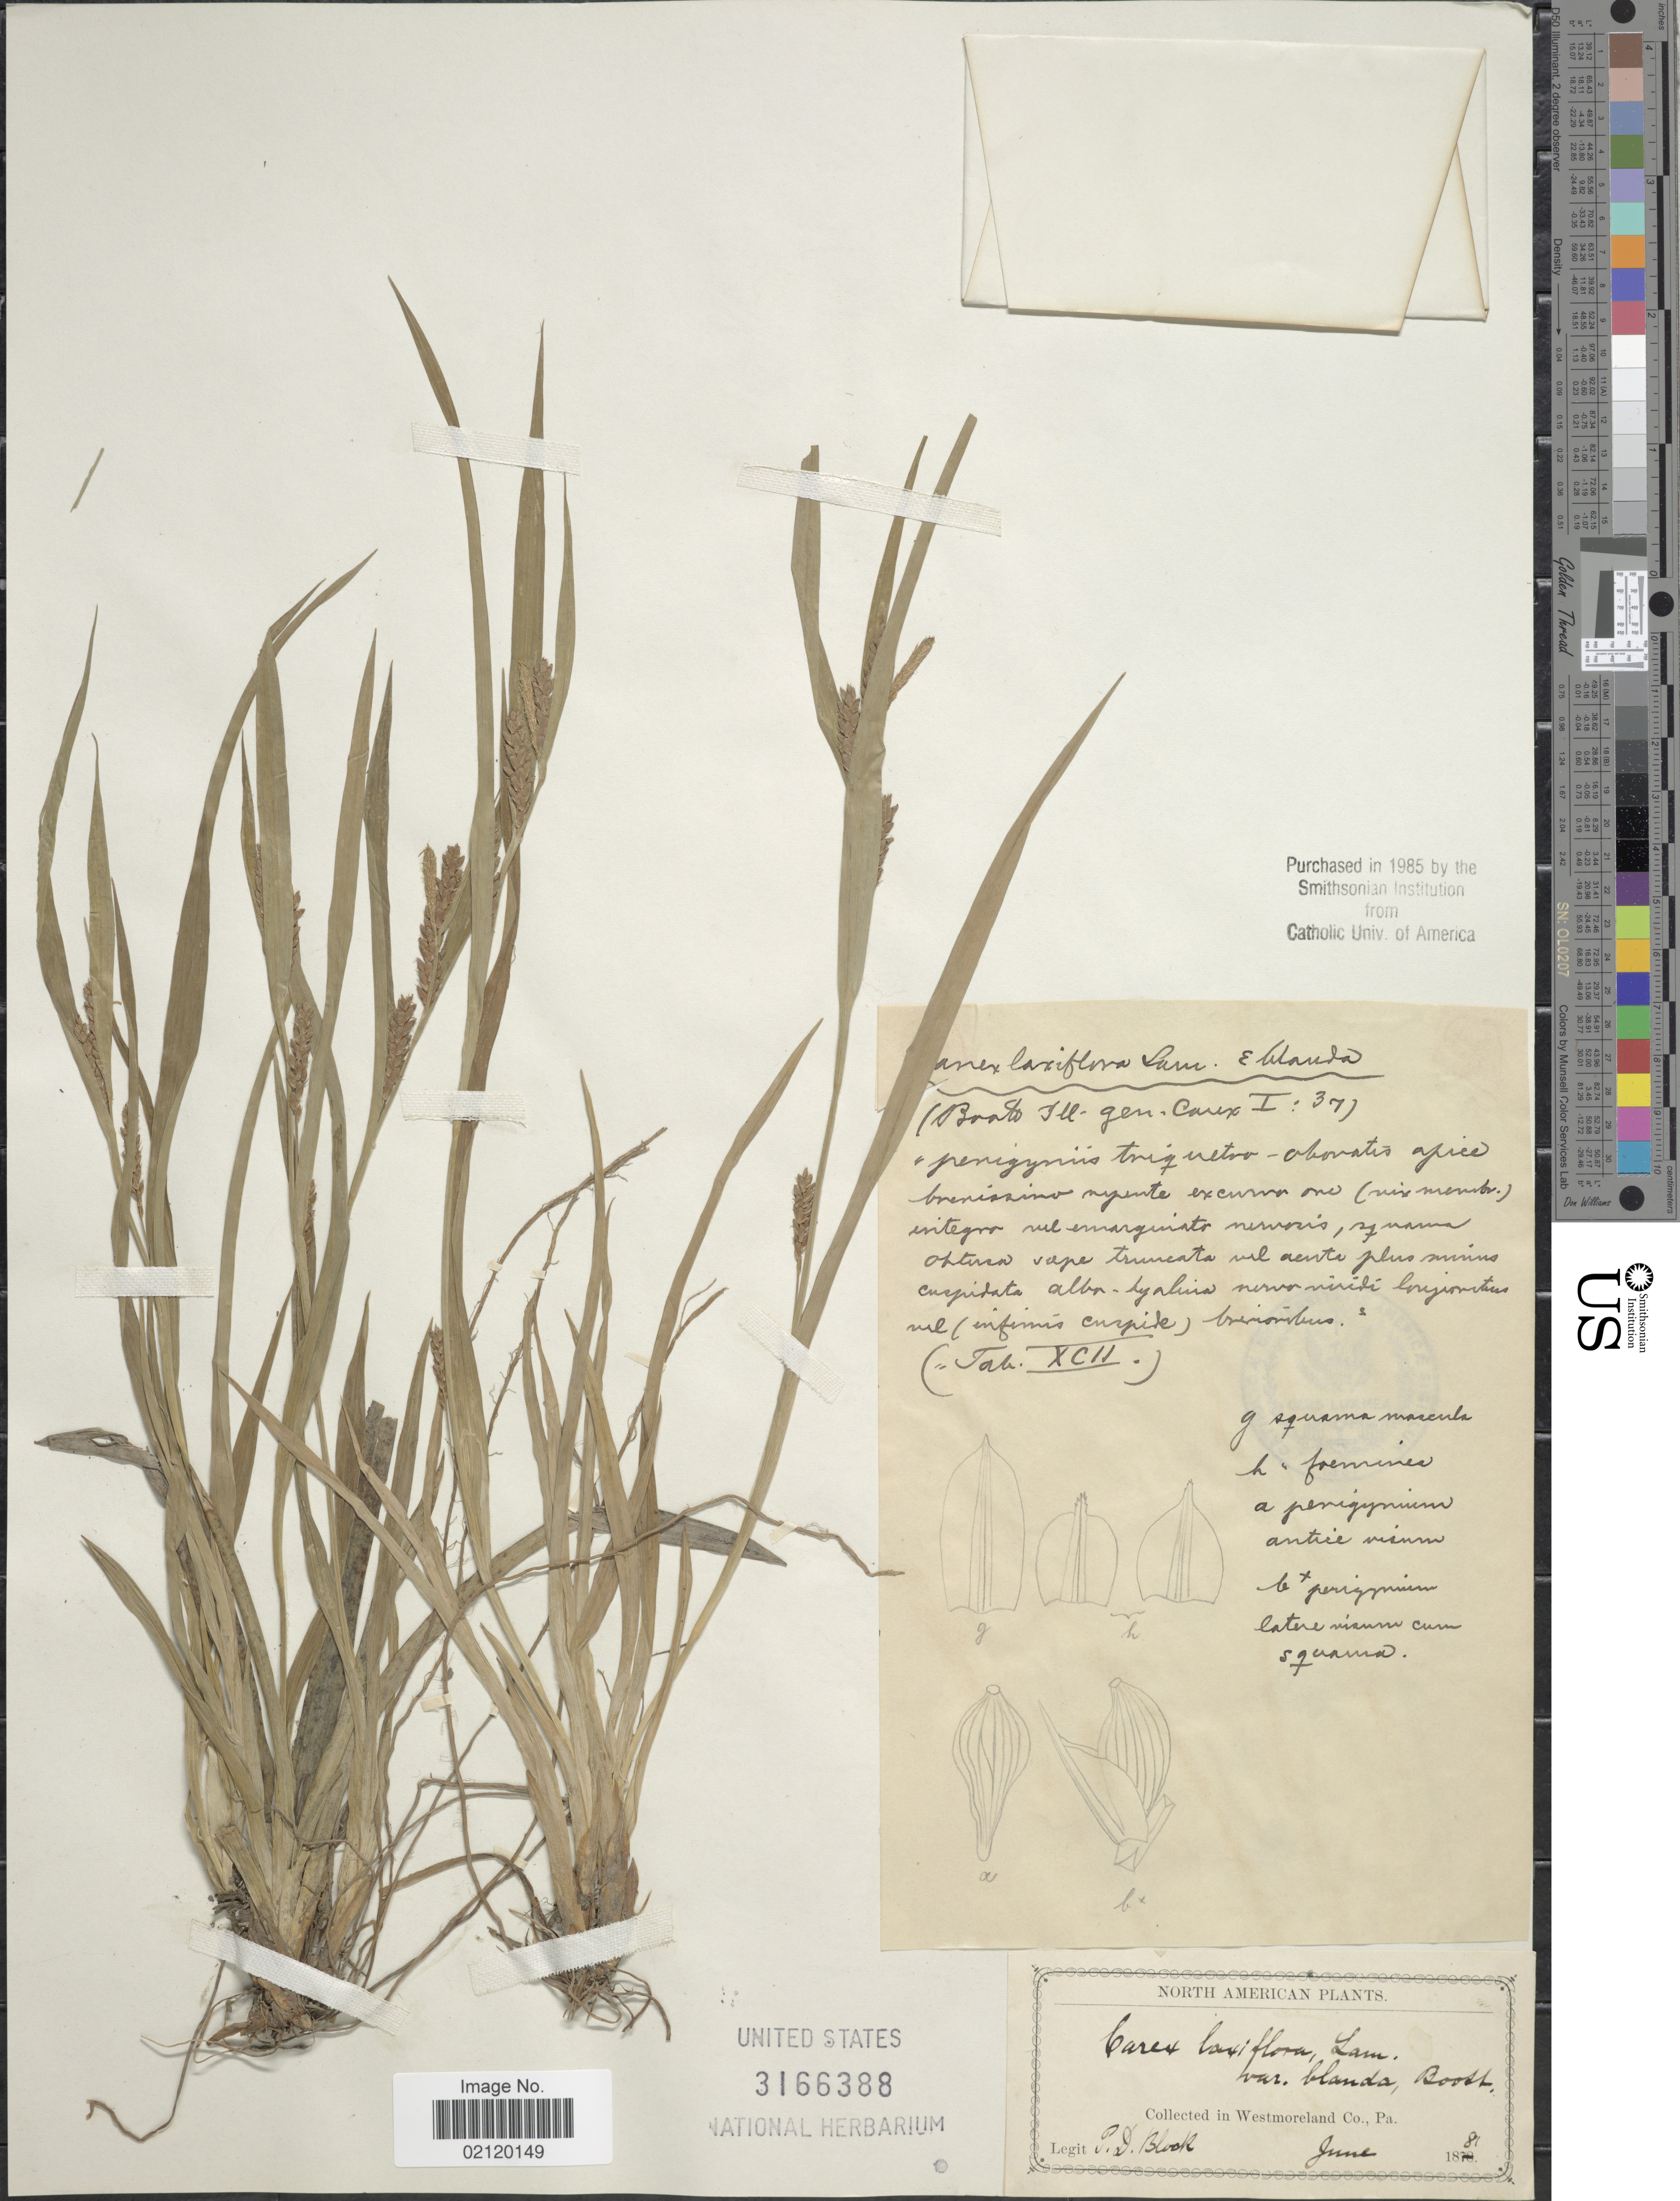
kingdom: Plantae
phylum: Tracheophyta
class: Liliopsida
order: Poales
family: Cyperaceae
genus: Carex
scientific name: Carex laxiflora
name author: Lam.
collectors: P. Block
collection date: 1881-06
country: United States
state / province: Pennsylvania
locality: Westmoreland Co., Pa.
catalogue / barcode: US 3166388